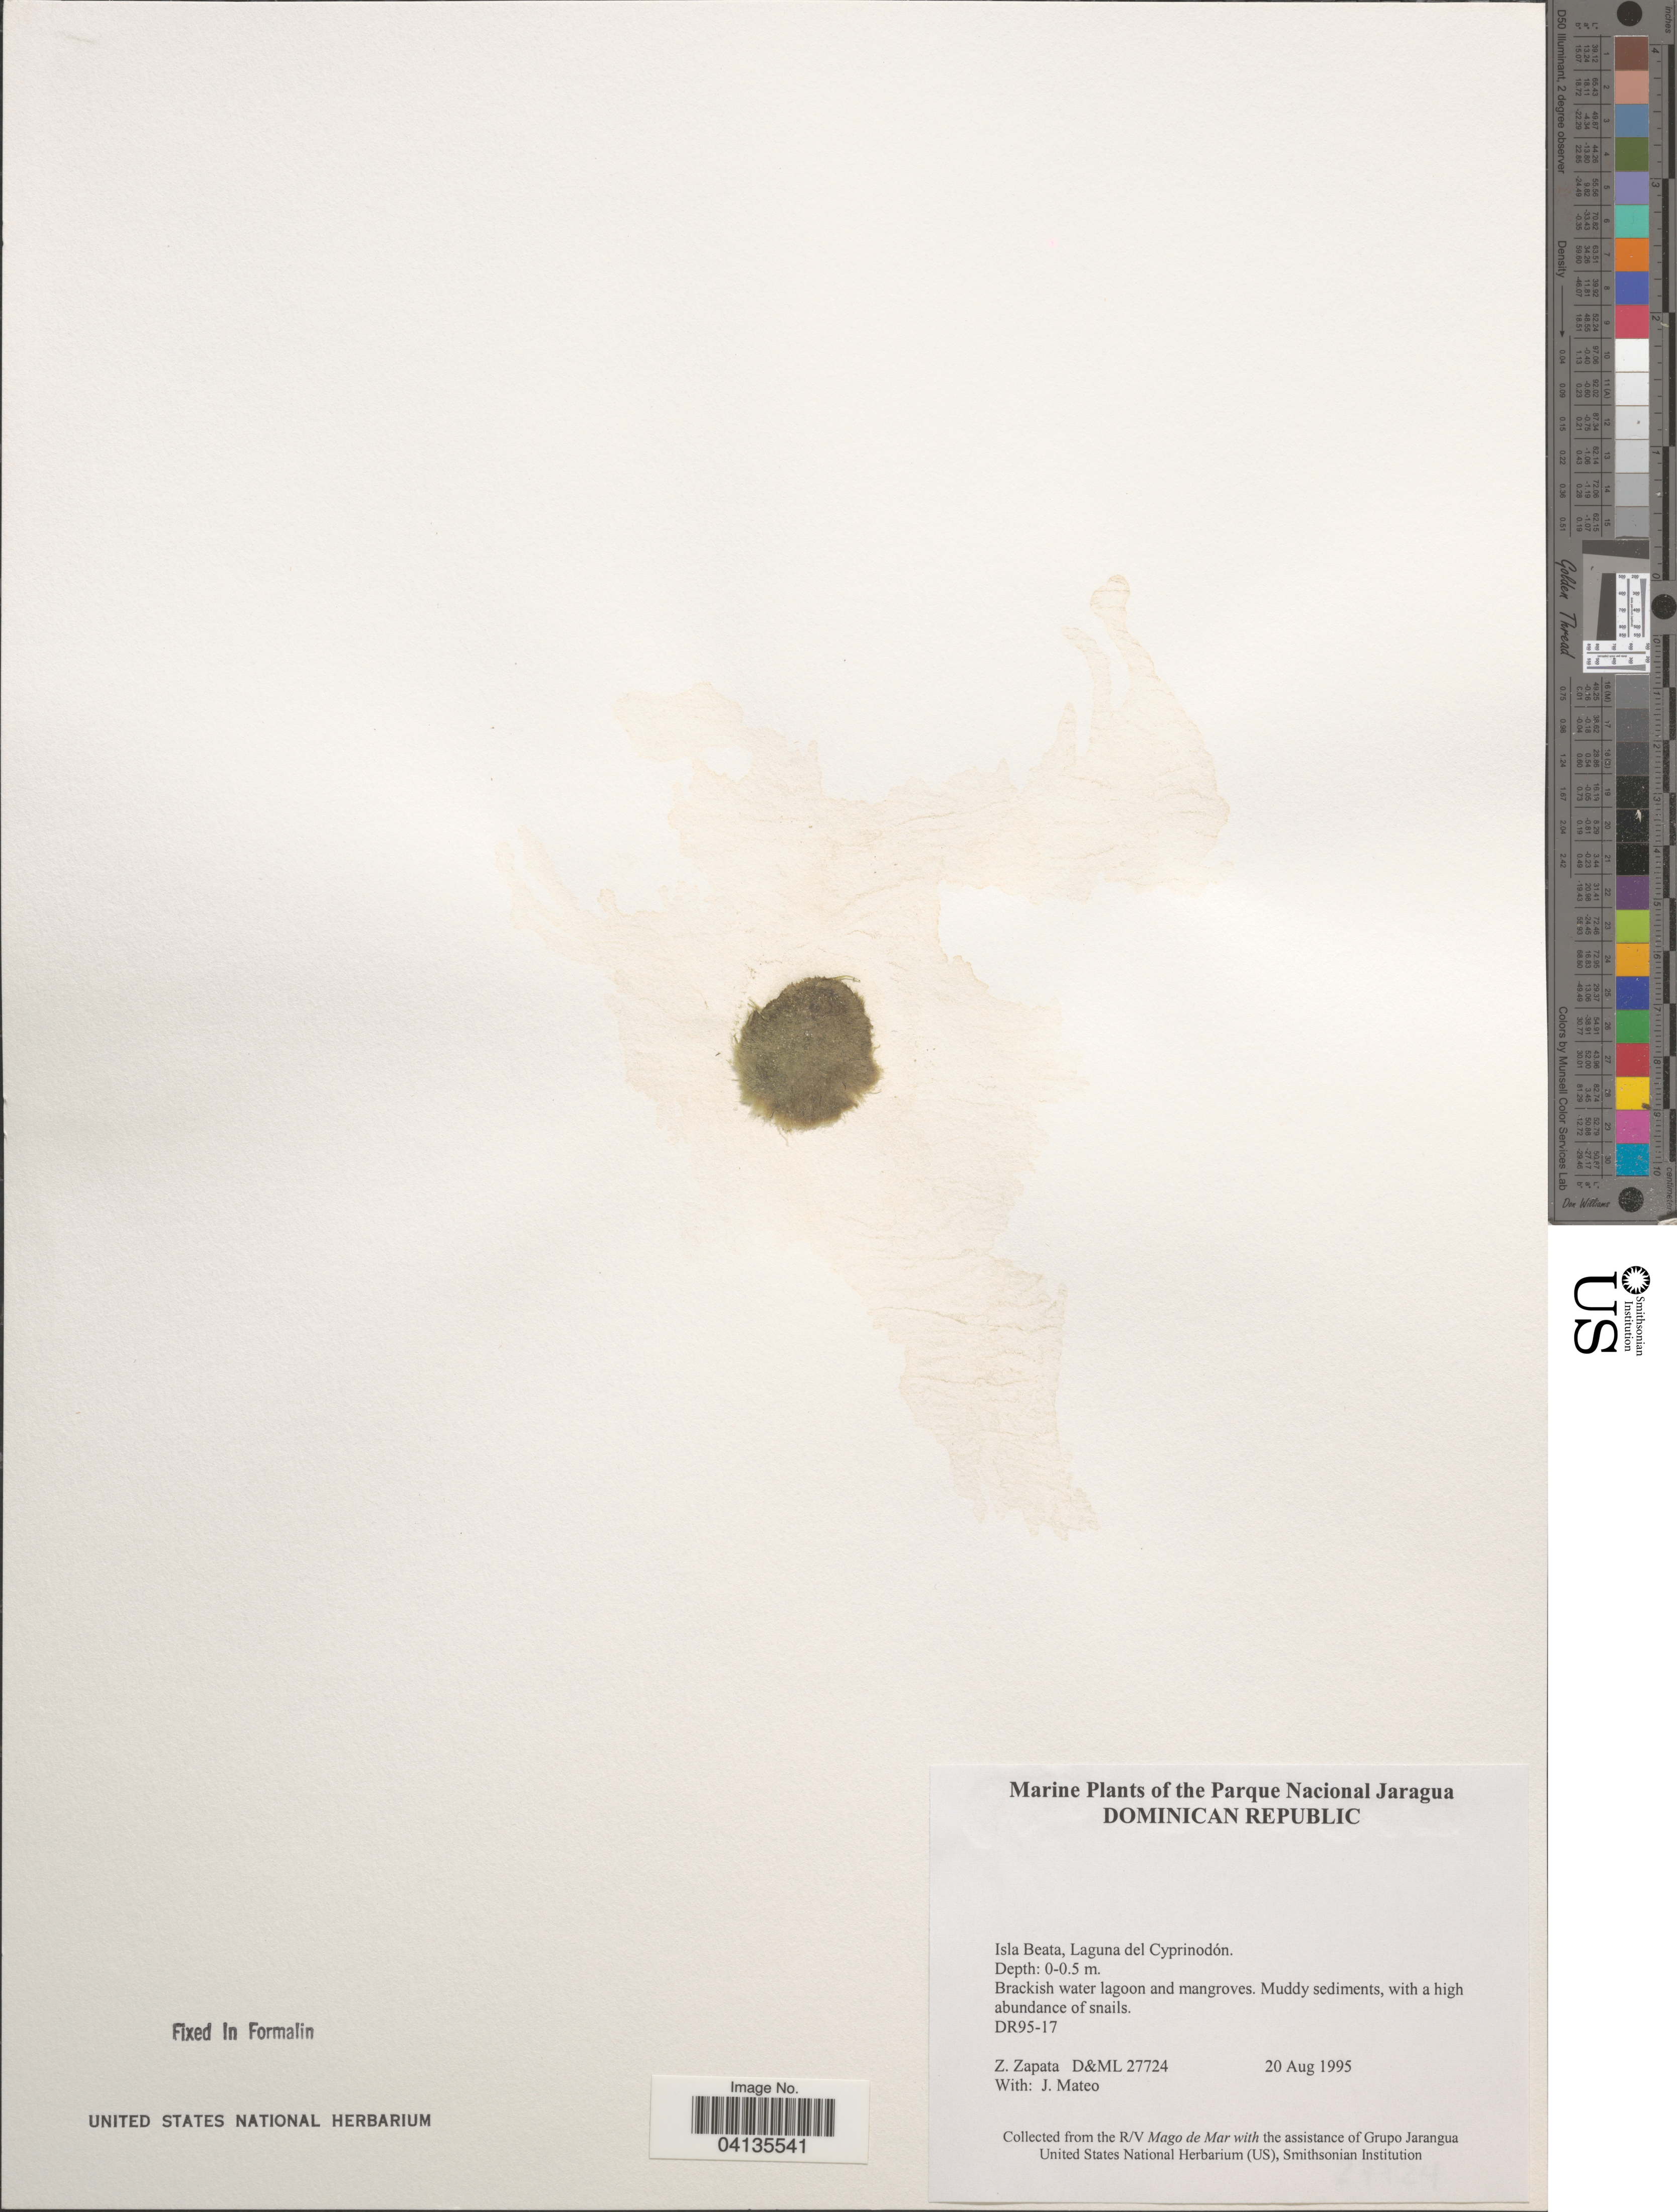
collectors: Z. Zapata & J. Mateo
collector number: D&ML27724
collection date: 1995-08-20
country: Dominican Republic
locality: Isla Beata, Laguna del Cyprinodón. DR95-17.